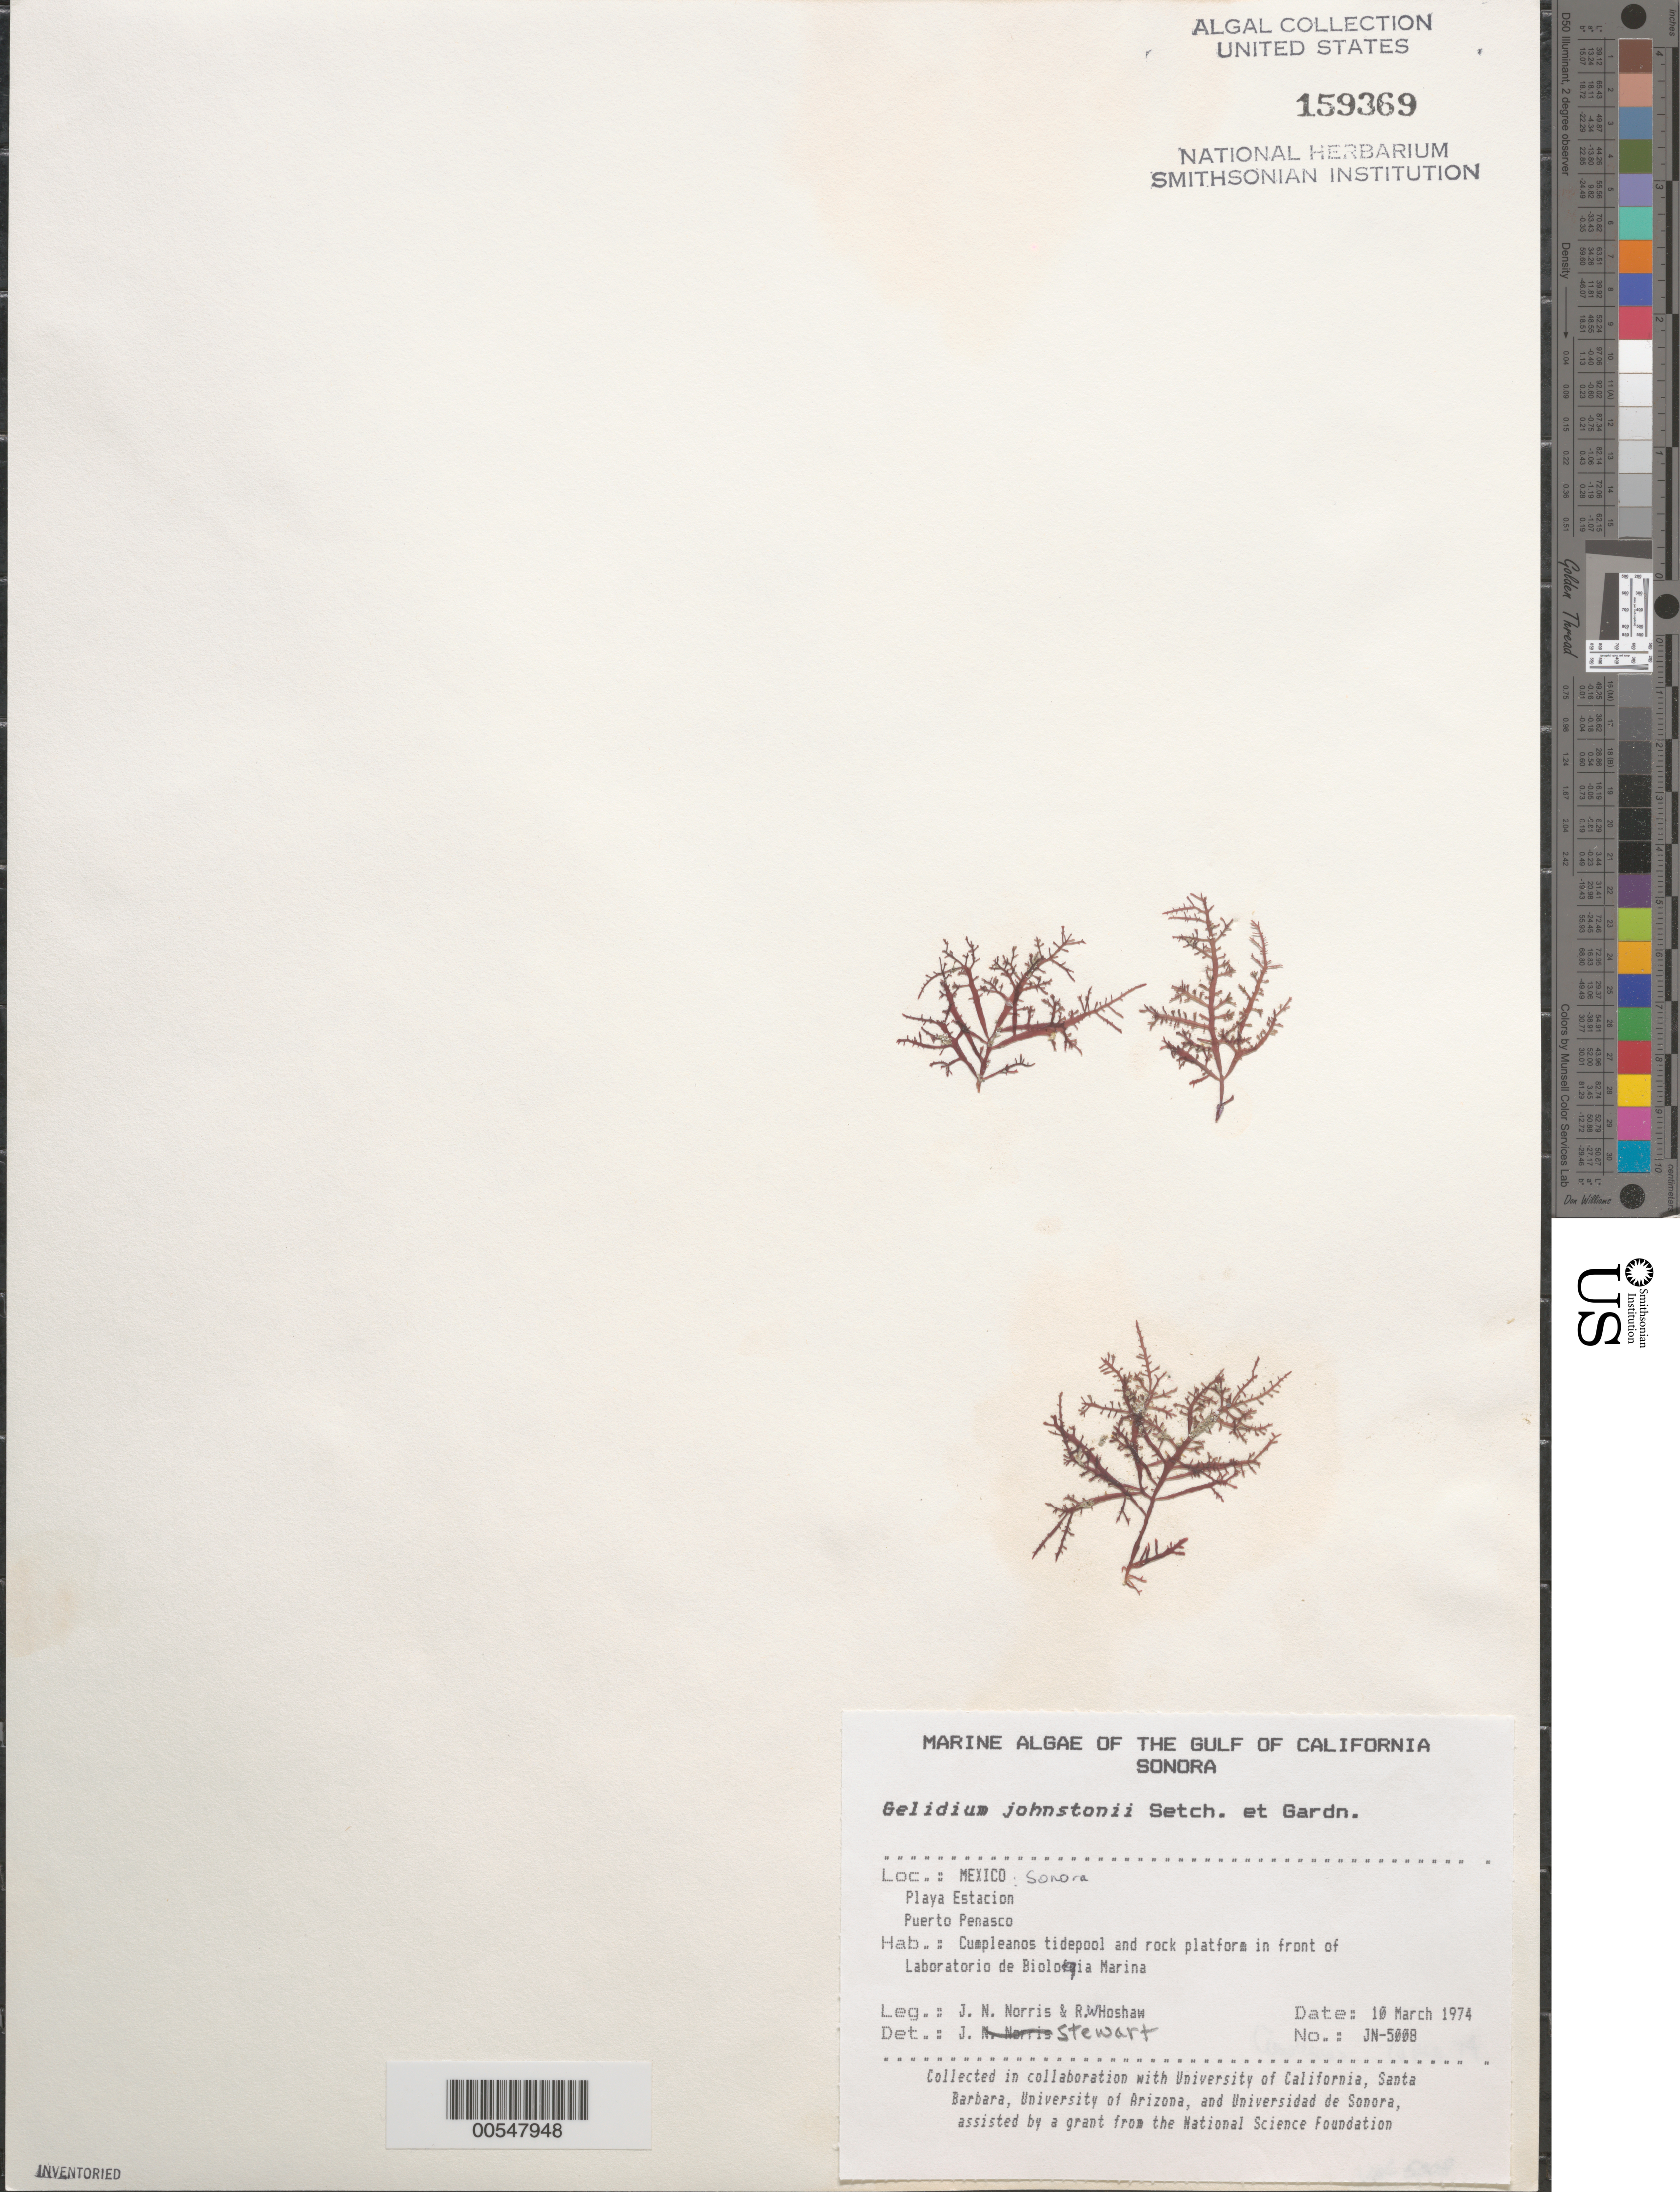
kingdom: Plantae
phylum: Rhodophyta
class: Florideophyceae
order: Gelidiales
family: Gelidiaceae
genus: Gelidium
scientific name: Gelidium johnstonii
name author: Setchell & N.L. Gardner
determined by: Stewart, J.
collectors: J. N. Norris & R. Hoshaw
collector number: JN-5008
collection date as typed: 10 Mar 1974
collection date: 1974-03-10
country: Mexico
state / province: Sonora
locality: Playa Estacion, Puerto Penasco, marine station shore and Cumpleanos tide pool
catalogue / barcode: US 159369